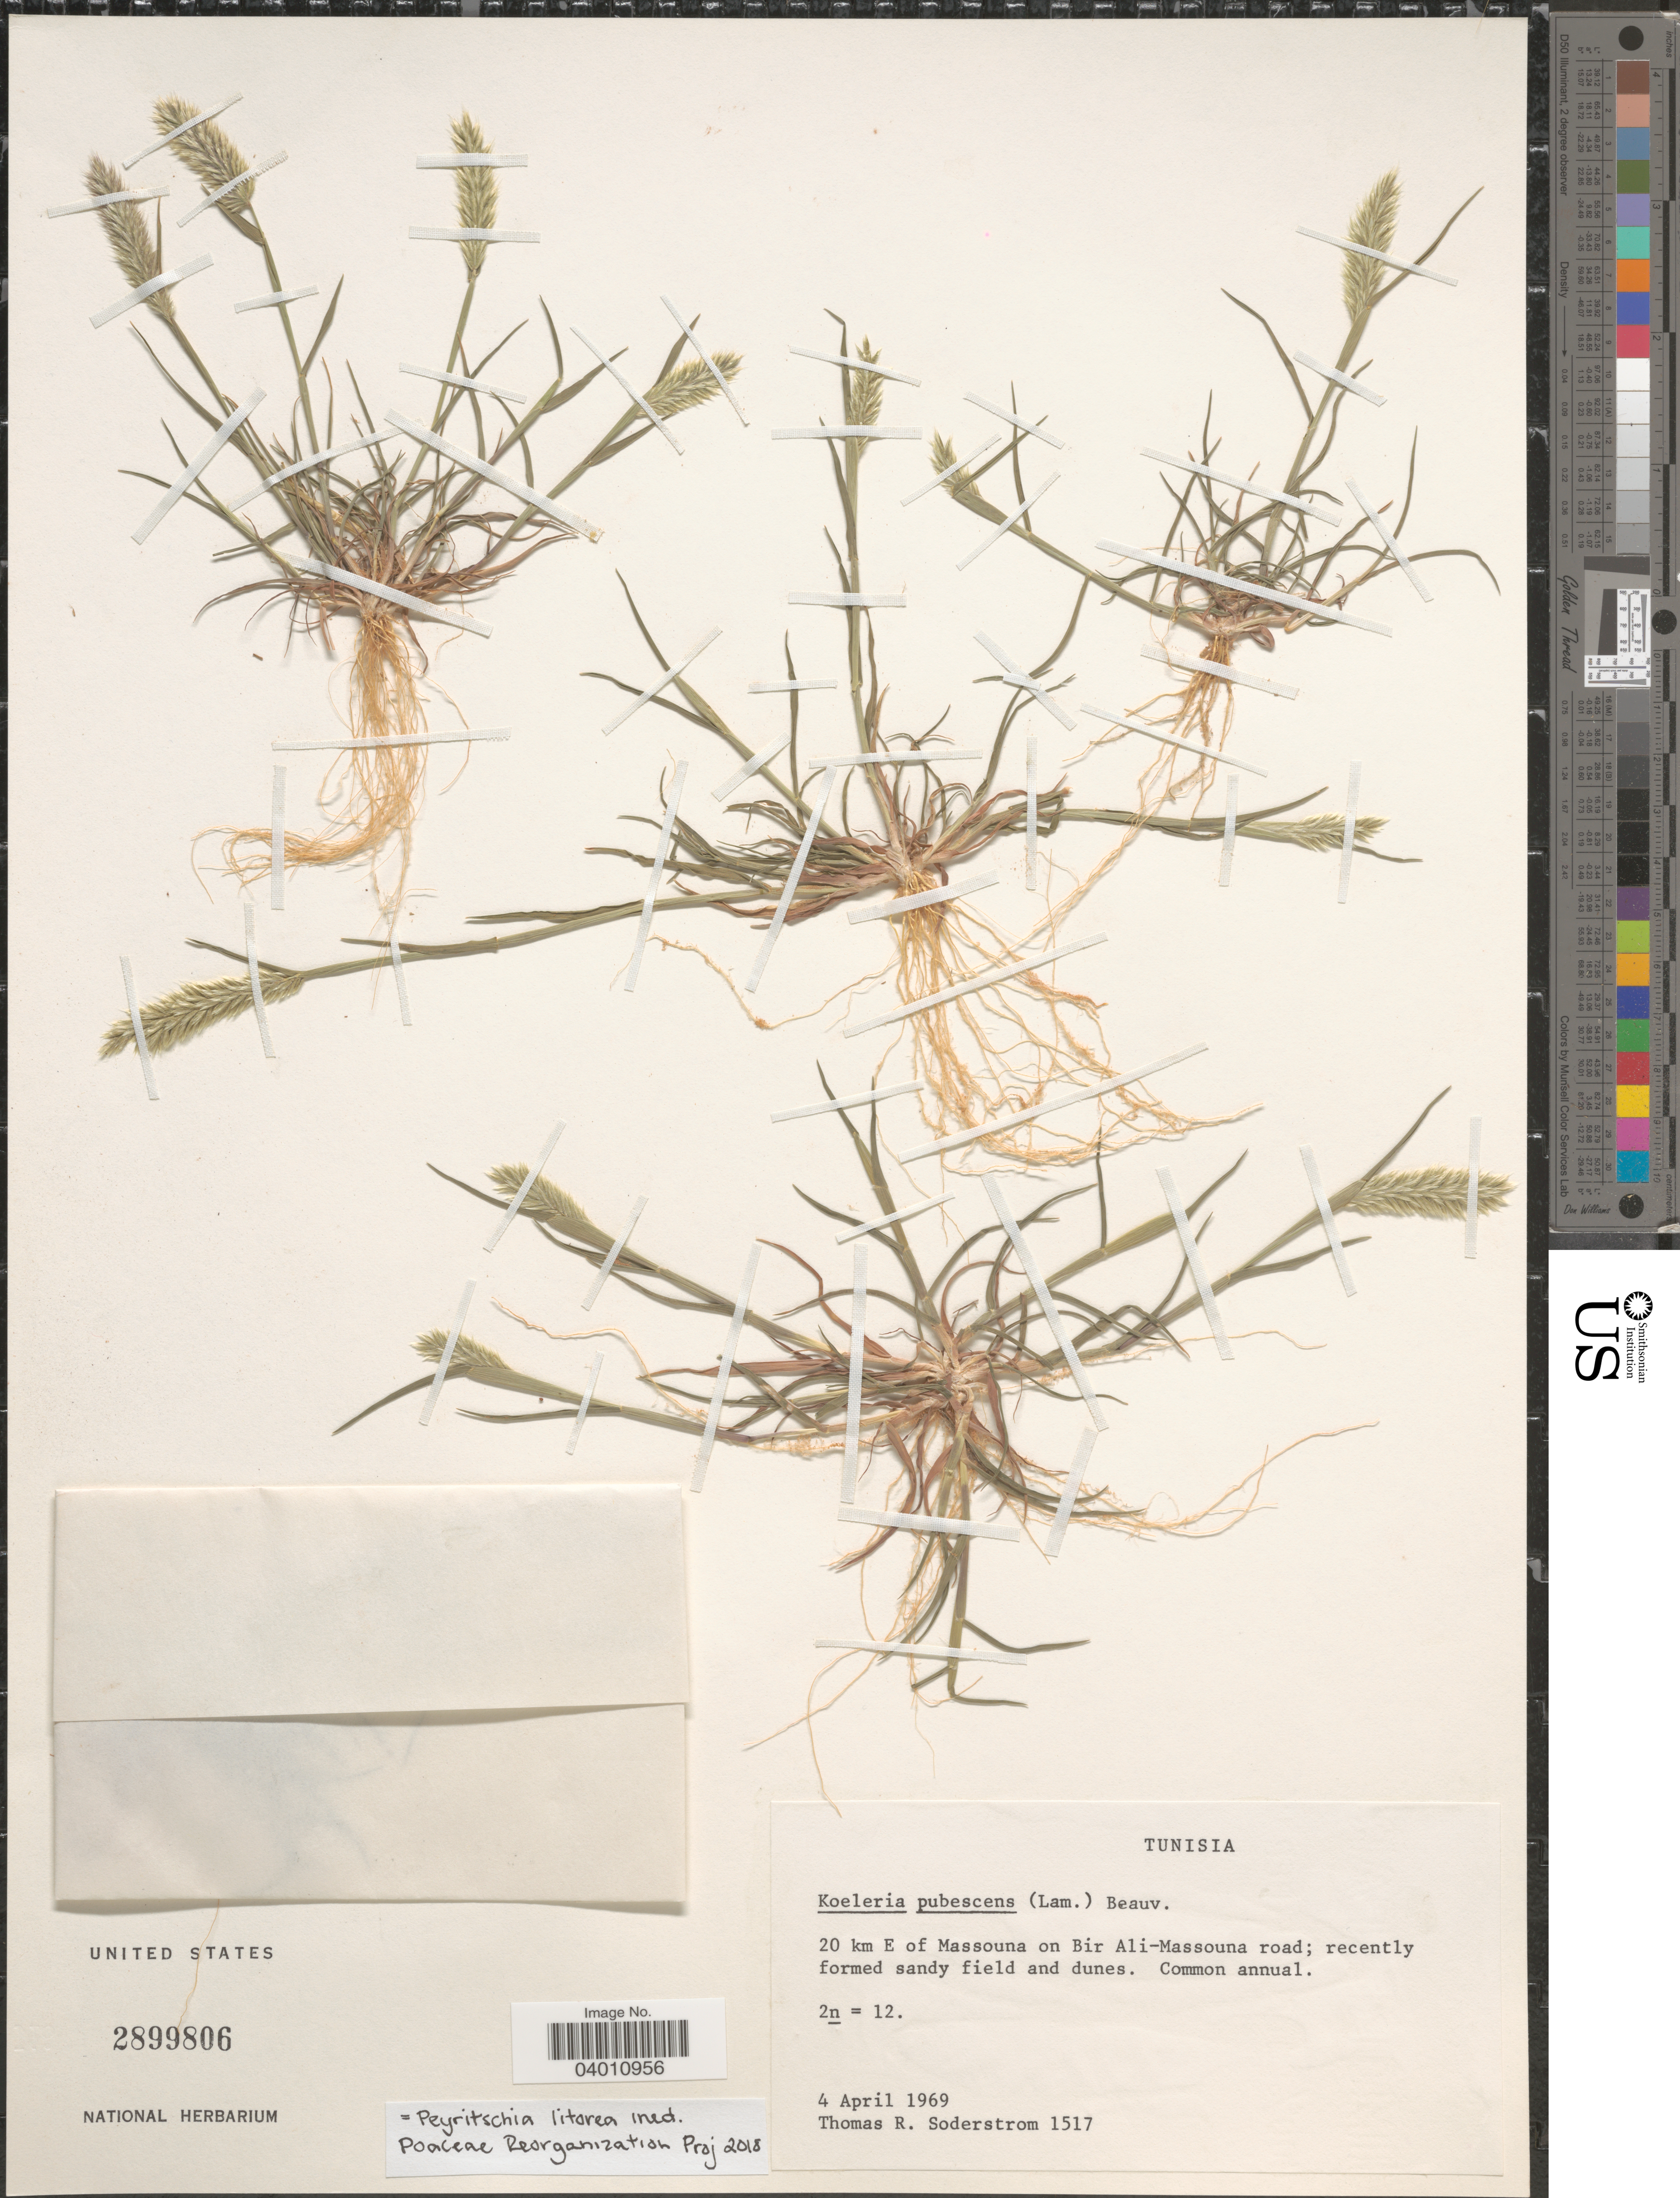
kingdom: Plantae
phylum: Tracheophyta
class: Liliopsida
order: Poales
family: Poaceae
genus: Rostraria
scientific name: Rostraria litorea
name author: (All.) Holub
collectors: T. R. Soderstrom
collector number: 1517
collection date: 1969-04-04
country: Tunisia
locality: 20 km E of Massouna on Bir Ali-Massouna road.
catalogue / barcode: US 2899806